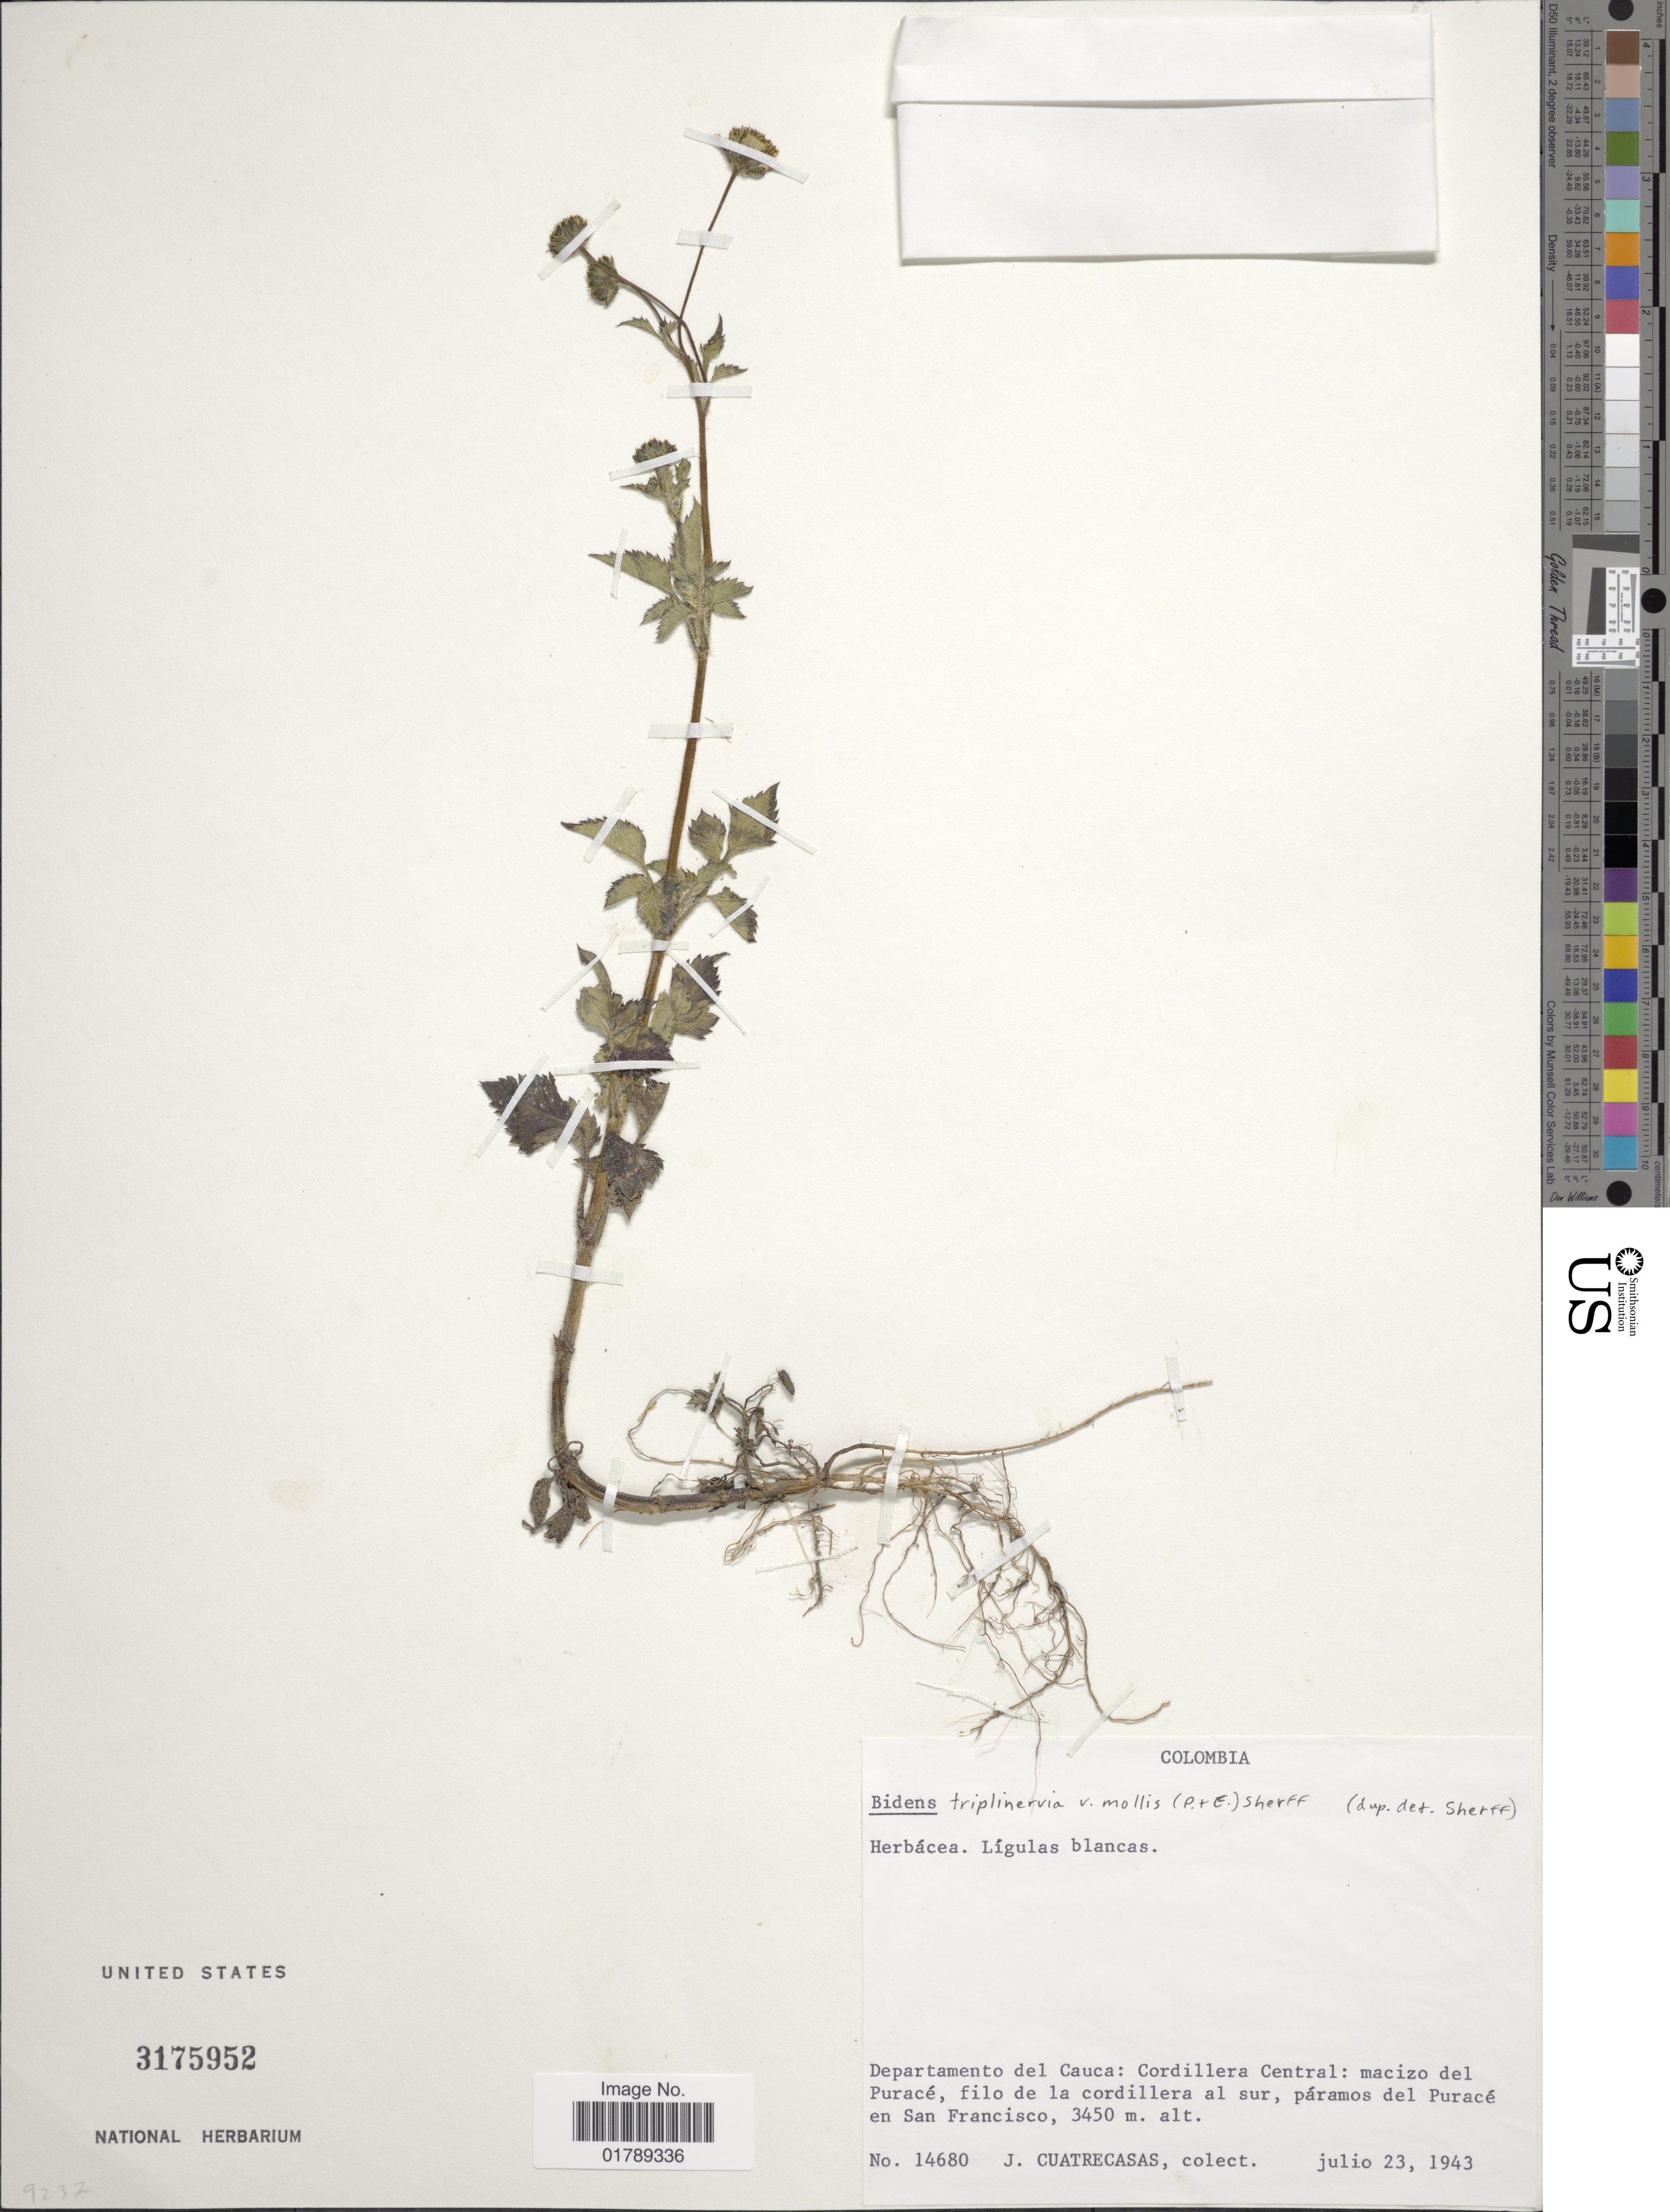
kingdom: Plantae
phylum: Tracheophyta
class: Magnoliopsida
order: Asterales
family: Asteraceae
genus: Bidens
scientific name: Bidens triplinervia var. mollis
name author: (Poepp.) Sherff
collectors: J. Cuatrecasas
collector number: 14680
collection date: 1943-07-23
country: Colombia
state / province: Cauca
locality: Cordillera Central: macizo del Puracé, filo de la cordillera al sur, páramos del Puracé en San Francisco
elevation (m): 3450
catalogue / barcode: US 3175952